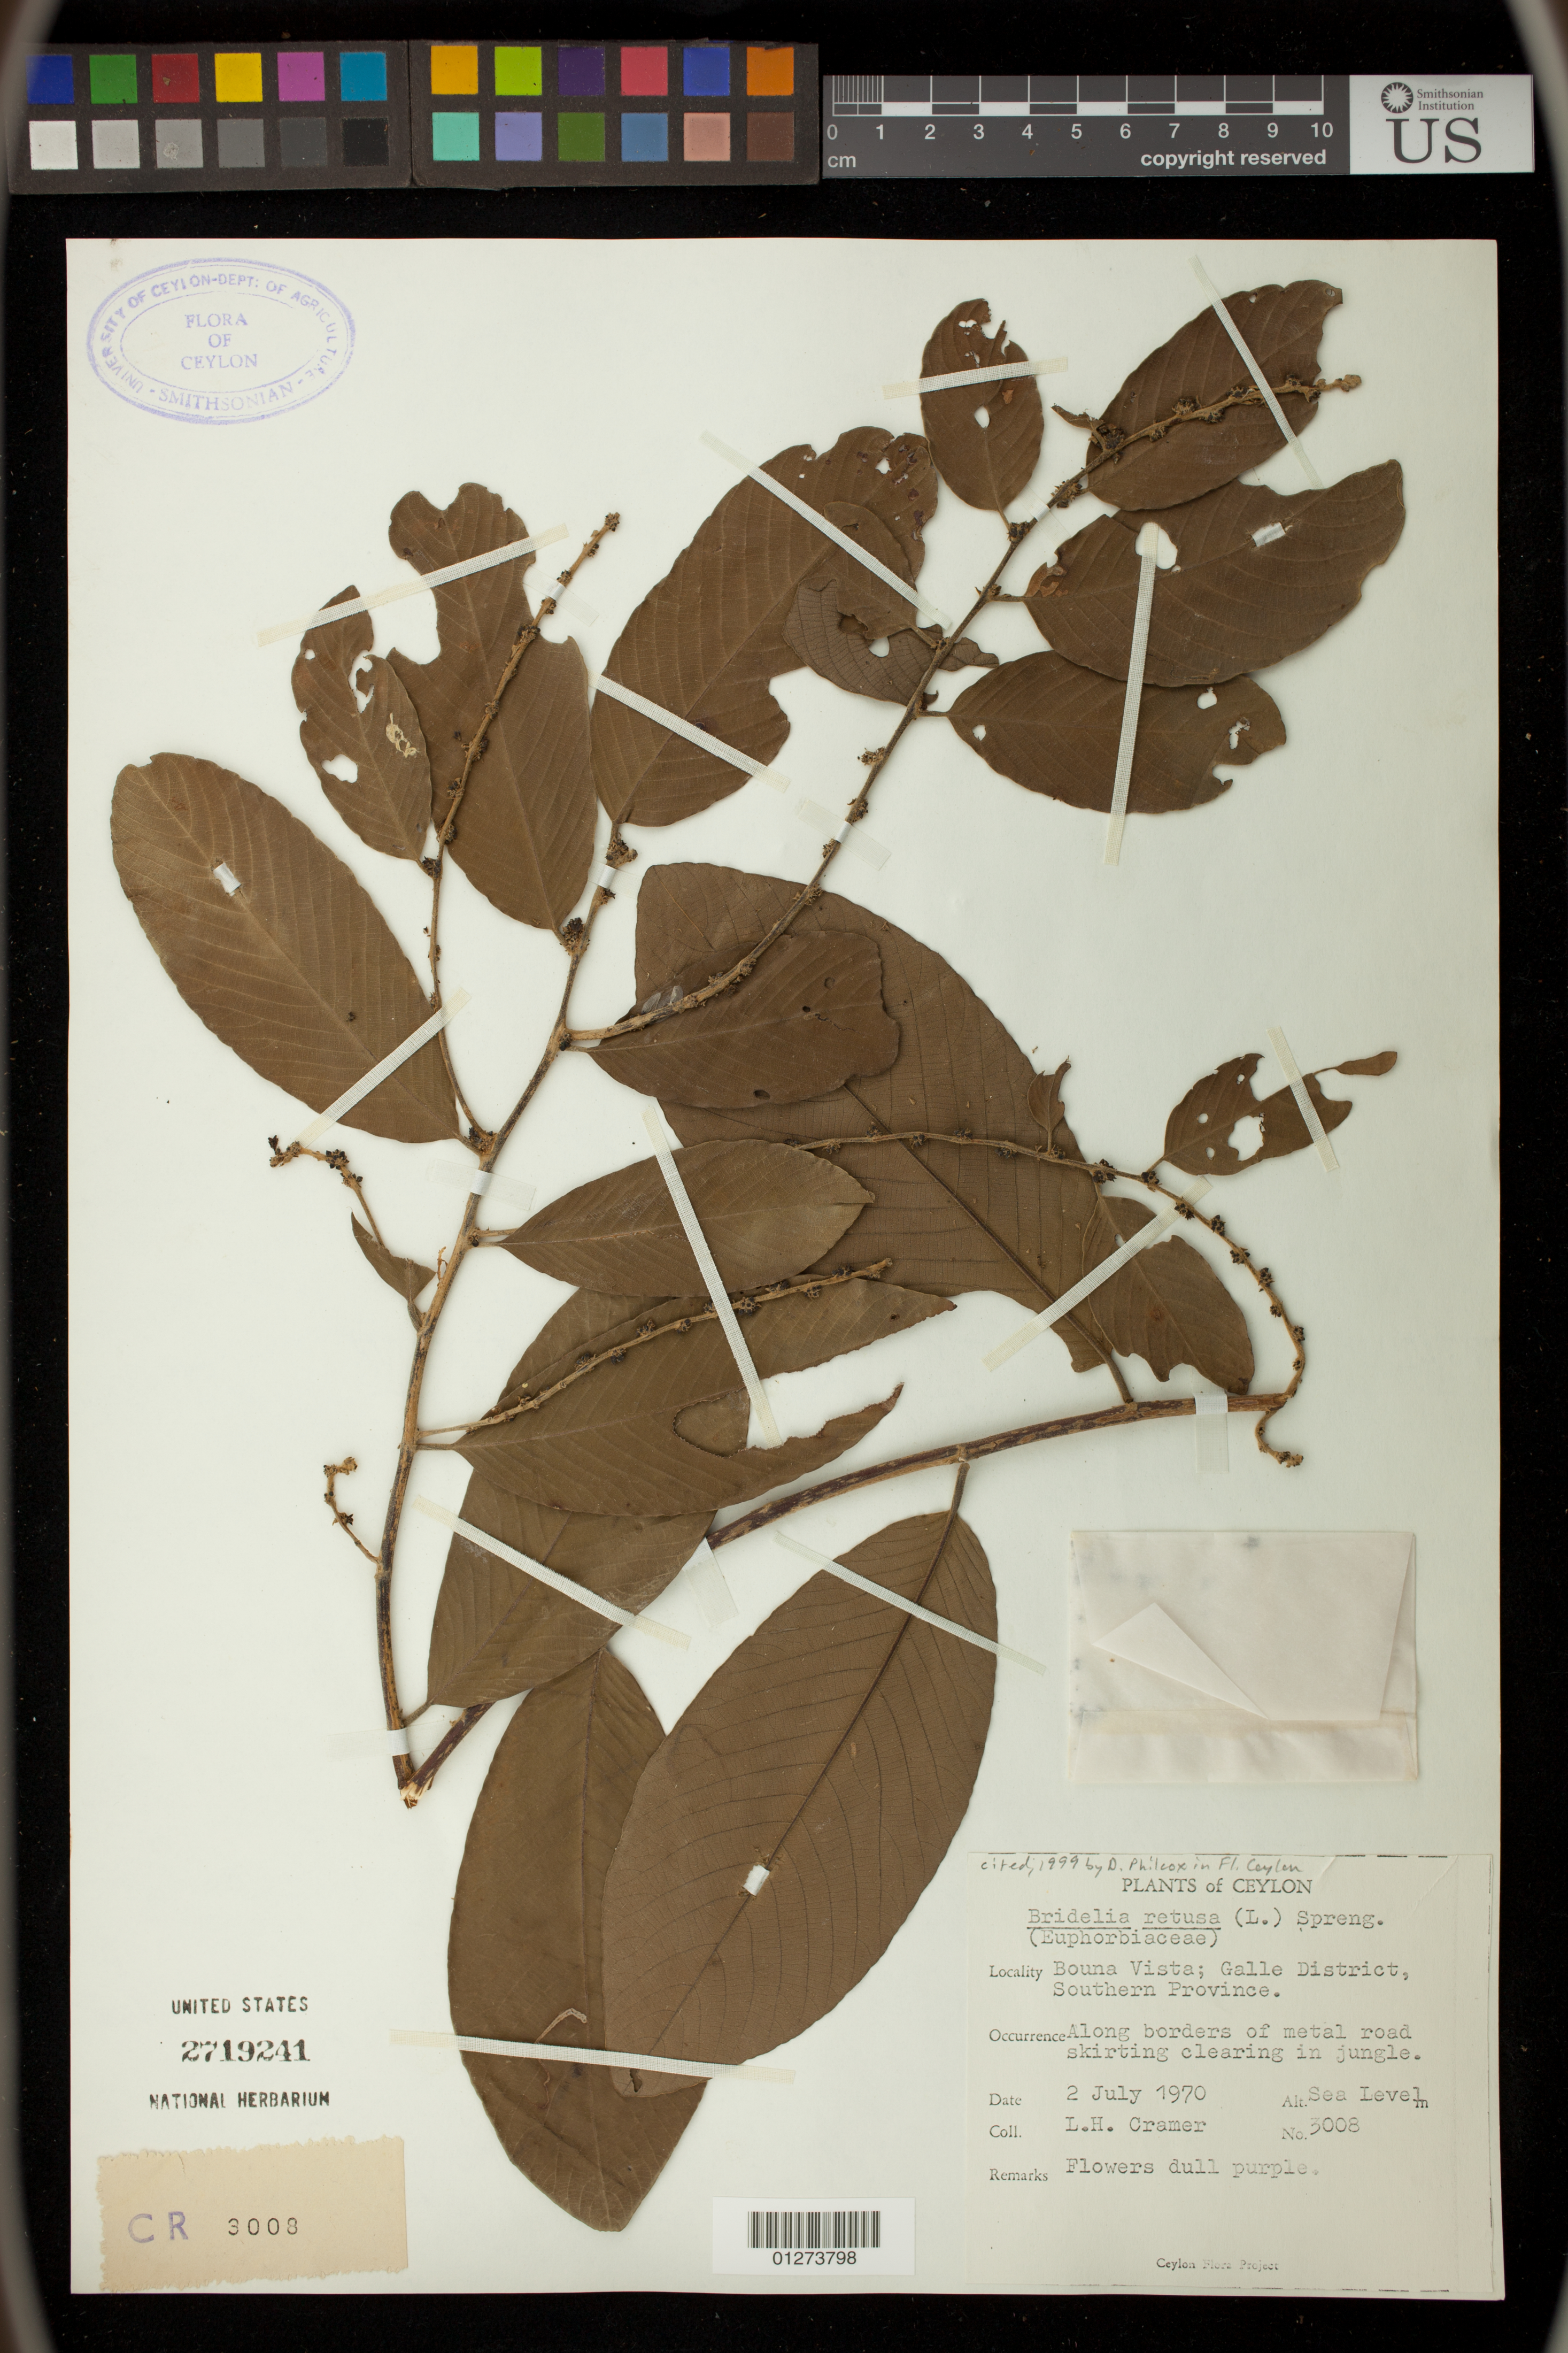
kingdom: Plantae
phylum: Tracheophyta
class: Magnoliopsida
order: Malpighiales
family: Phyllanthaceae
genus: Bridelia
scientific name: Bridelia retusa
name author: (L.) A. Juss.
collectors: L. H. Cramer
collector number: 3008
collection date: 1970-07-02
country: Sri Lanka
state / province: Southern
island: Ceylon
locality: Ceylon: Bouna Vista; Galle District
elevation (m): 0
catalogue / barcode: US 2719241